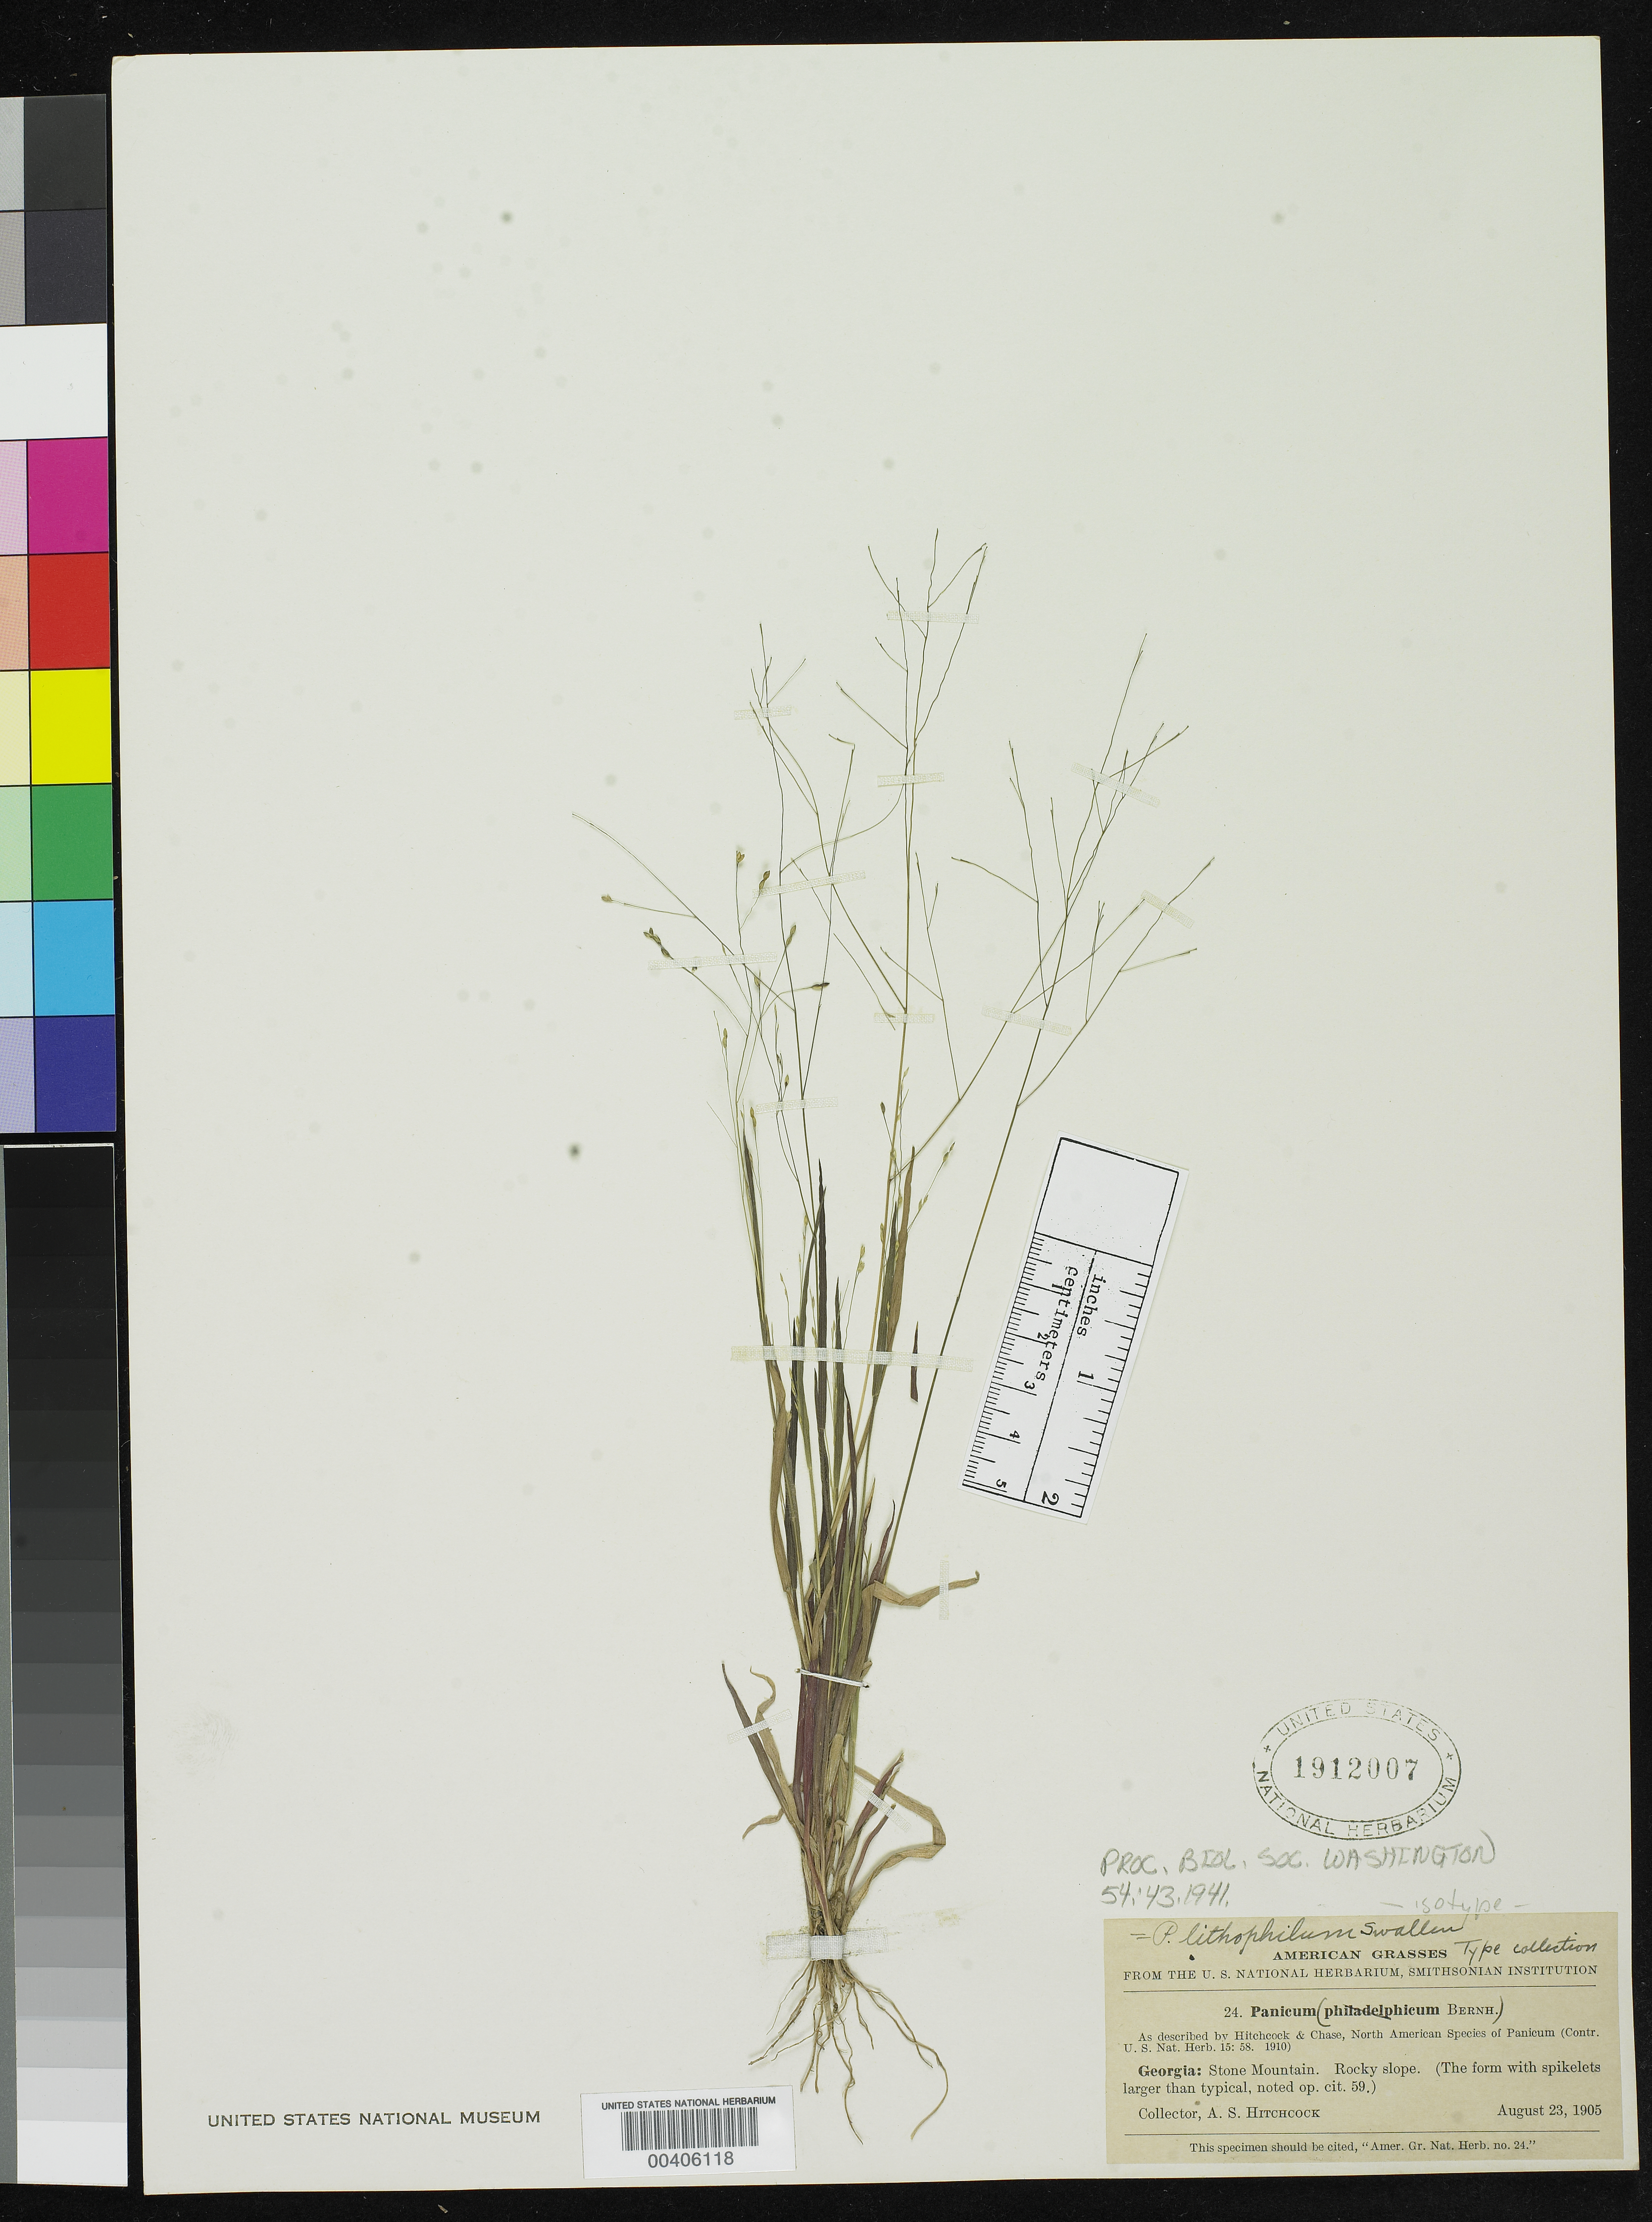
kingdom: Plantae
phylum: Tracheophyta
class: Liliopsida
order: Poales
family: Poaceae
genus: Panicum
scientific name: Panicum lithophilum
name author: Swallen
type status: Isotype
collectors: A. S. Hitchcock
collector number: Amer. Gr. Nat. Herb. no. 24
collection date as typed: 23 Aug 1905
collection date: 1905-08-23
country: United States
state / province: Georgia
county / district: De Kalb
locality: Stone Mountain.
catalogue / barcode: US 1912007